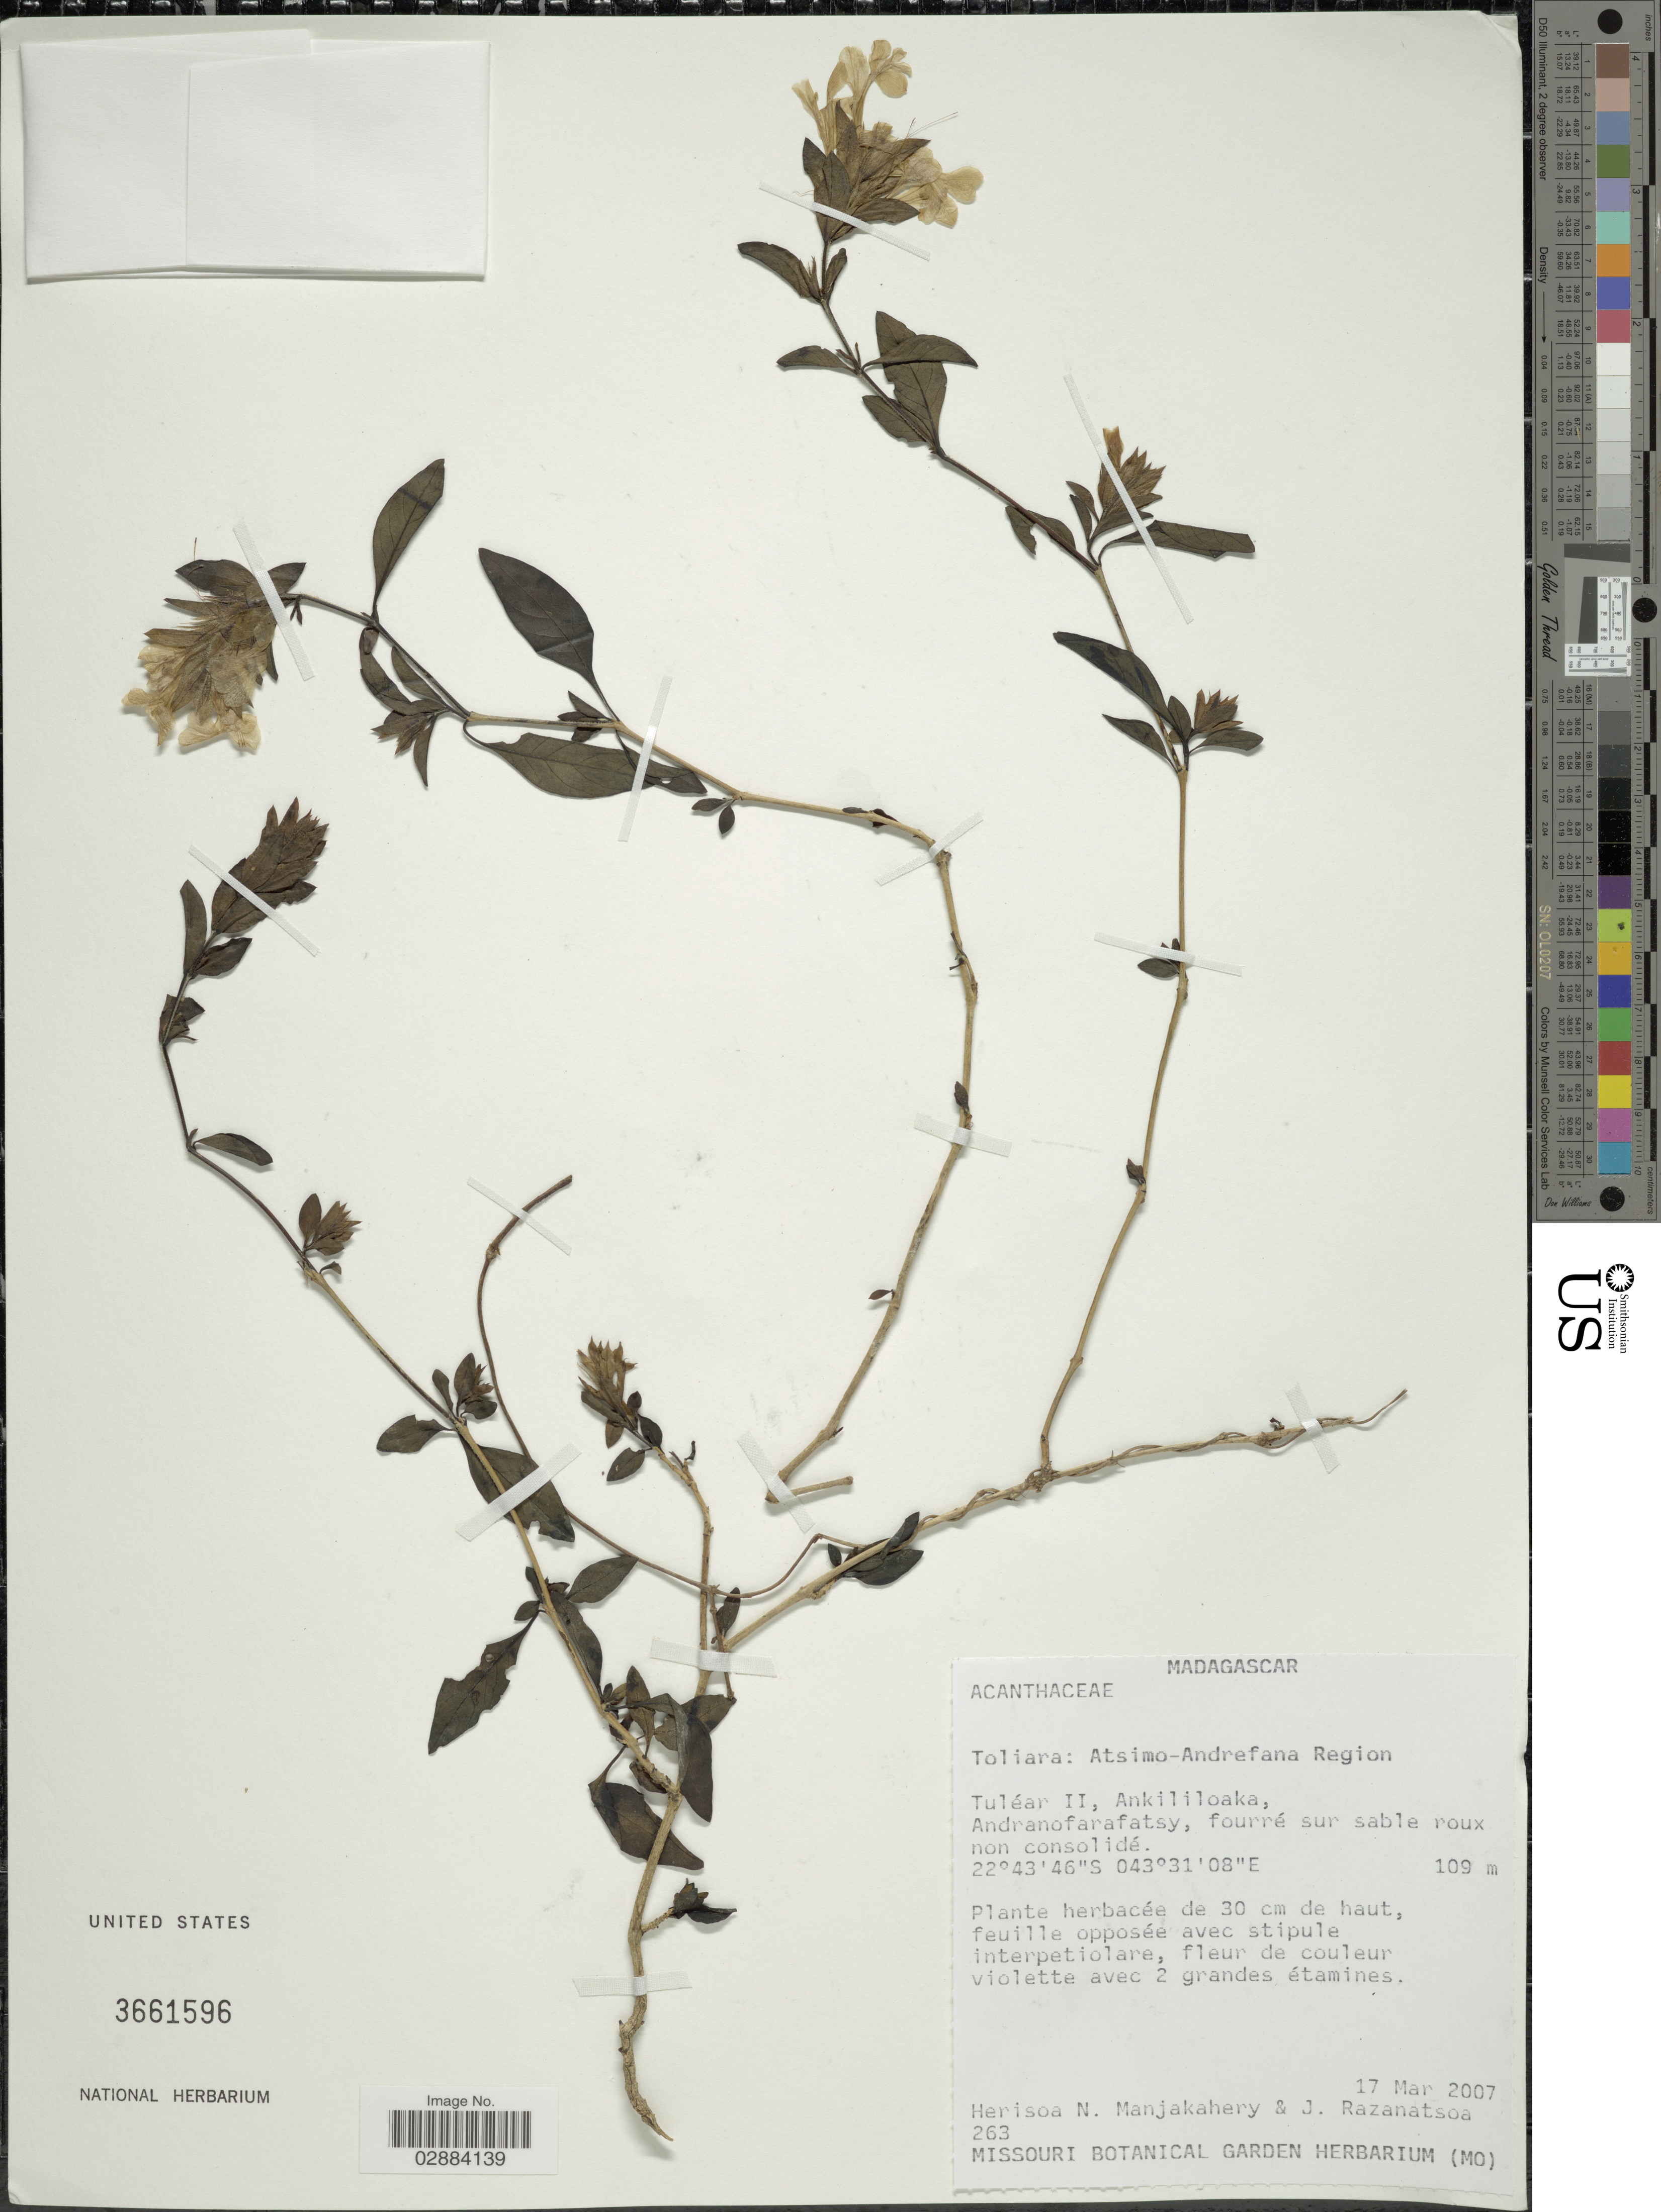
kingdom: Plantae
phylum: Tracheophyta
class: Magnoliopsida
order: Lamiales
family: Acanthaceae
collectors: H. N. Manjakahery & J. Razanatsoa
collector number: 263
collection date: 2007-03-17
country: Madagascar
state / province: Atsimo-Andrefana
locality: Atsimo-Andrefana Region. Tuléar II. Ankililoaka, Andranofarafatsy, fourré sur sable roux non consolidé.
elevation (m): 109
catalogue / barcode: US 3661596